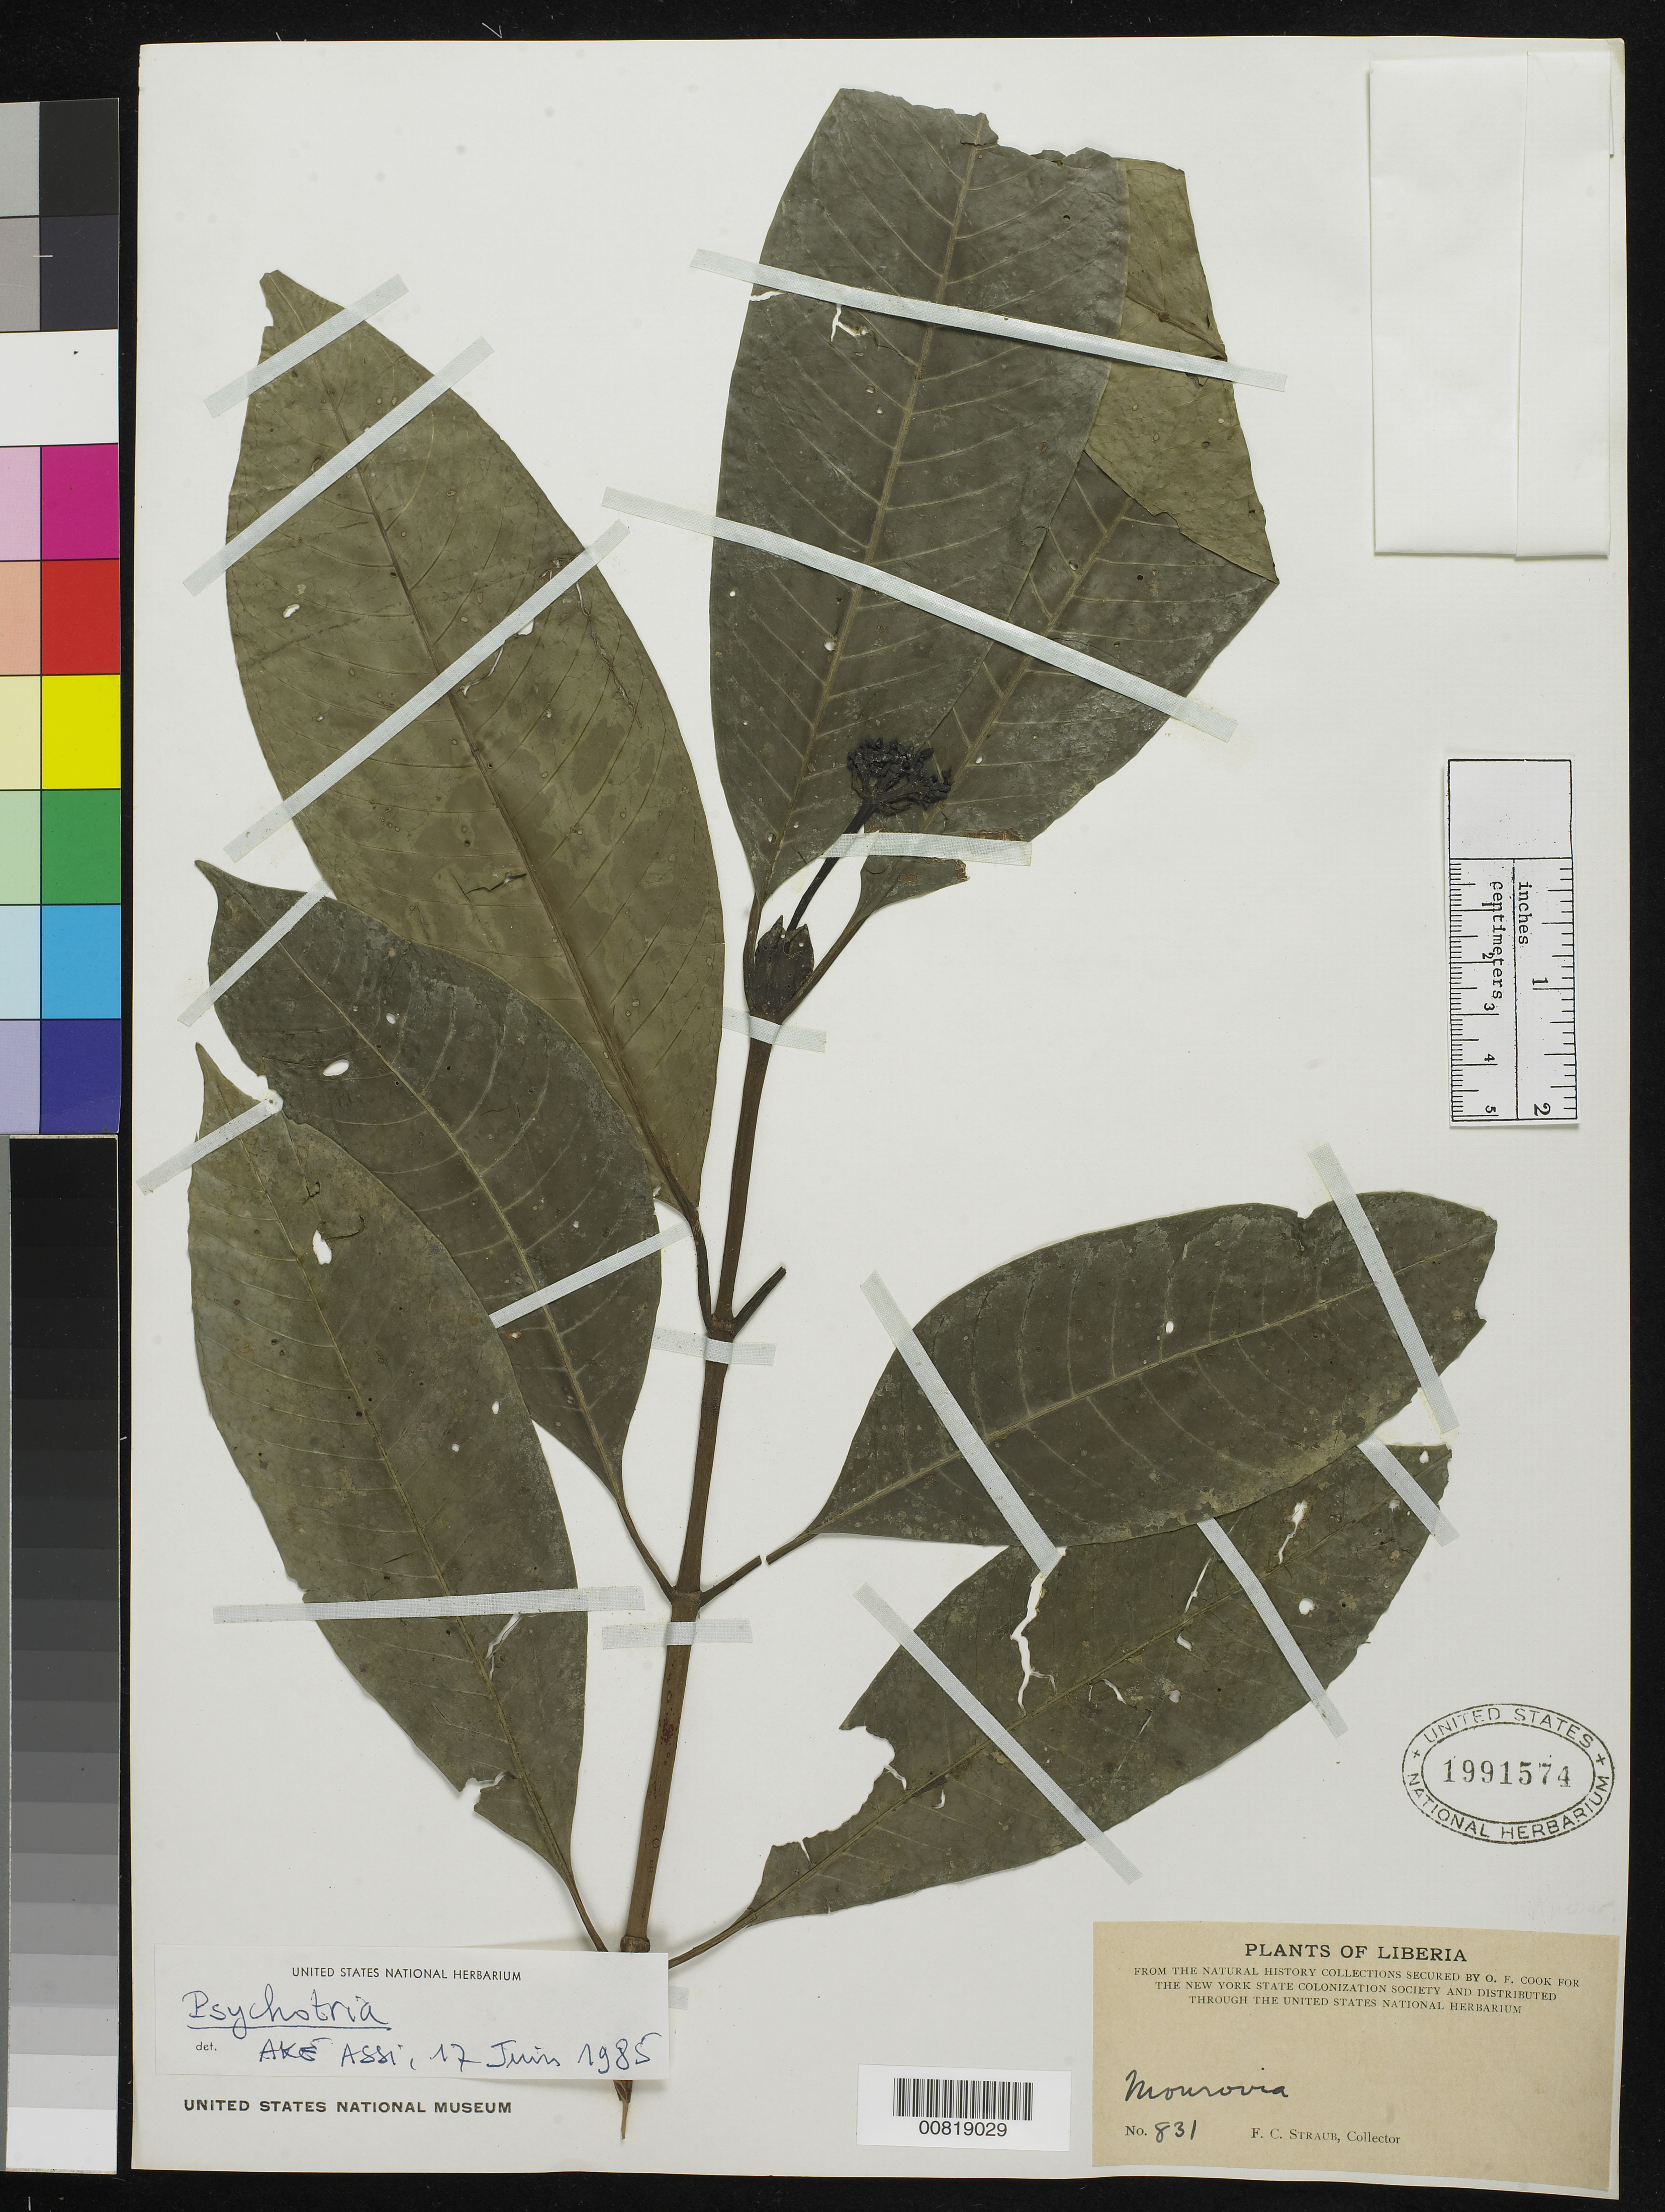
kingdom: Plantae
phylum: Tracheophyta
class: Magnoliopsida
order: Gentianales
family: Rubiaceae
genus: Psychotria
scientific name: Psychotria sp.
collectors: F. Straub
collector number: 831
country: Liberia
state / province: Montserrado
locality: Monrovia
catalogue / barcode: US 1991574